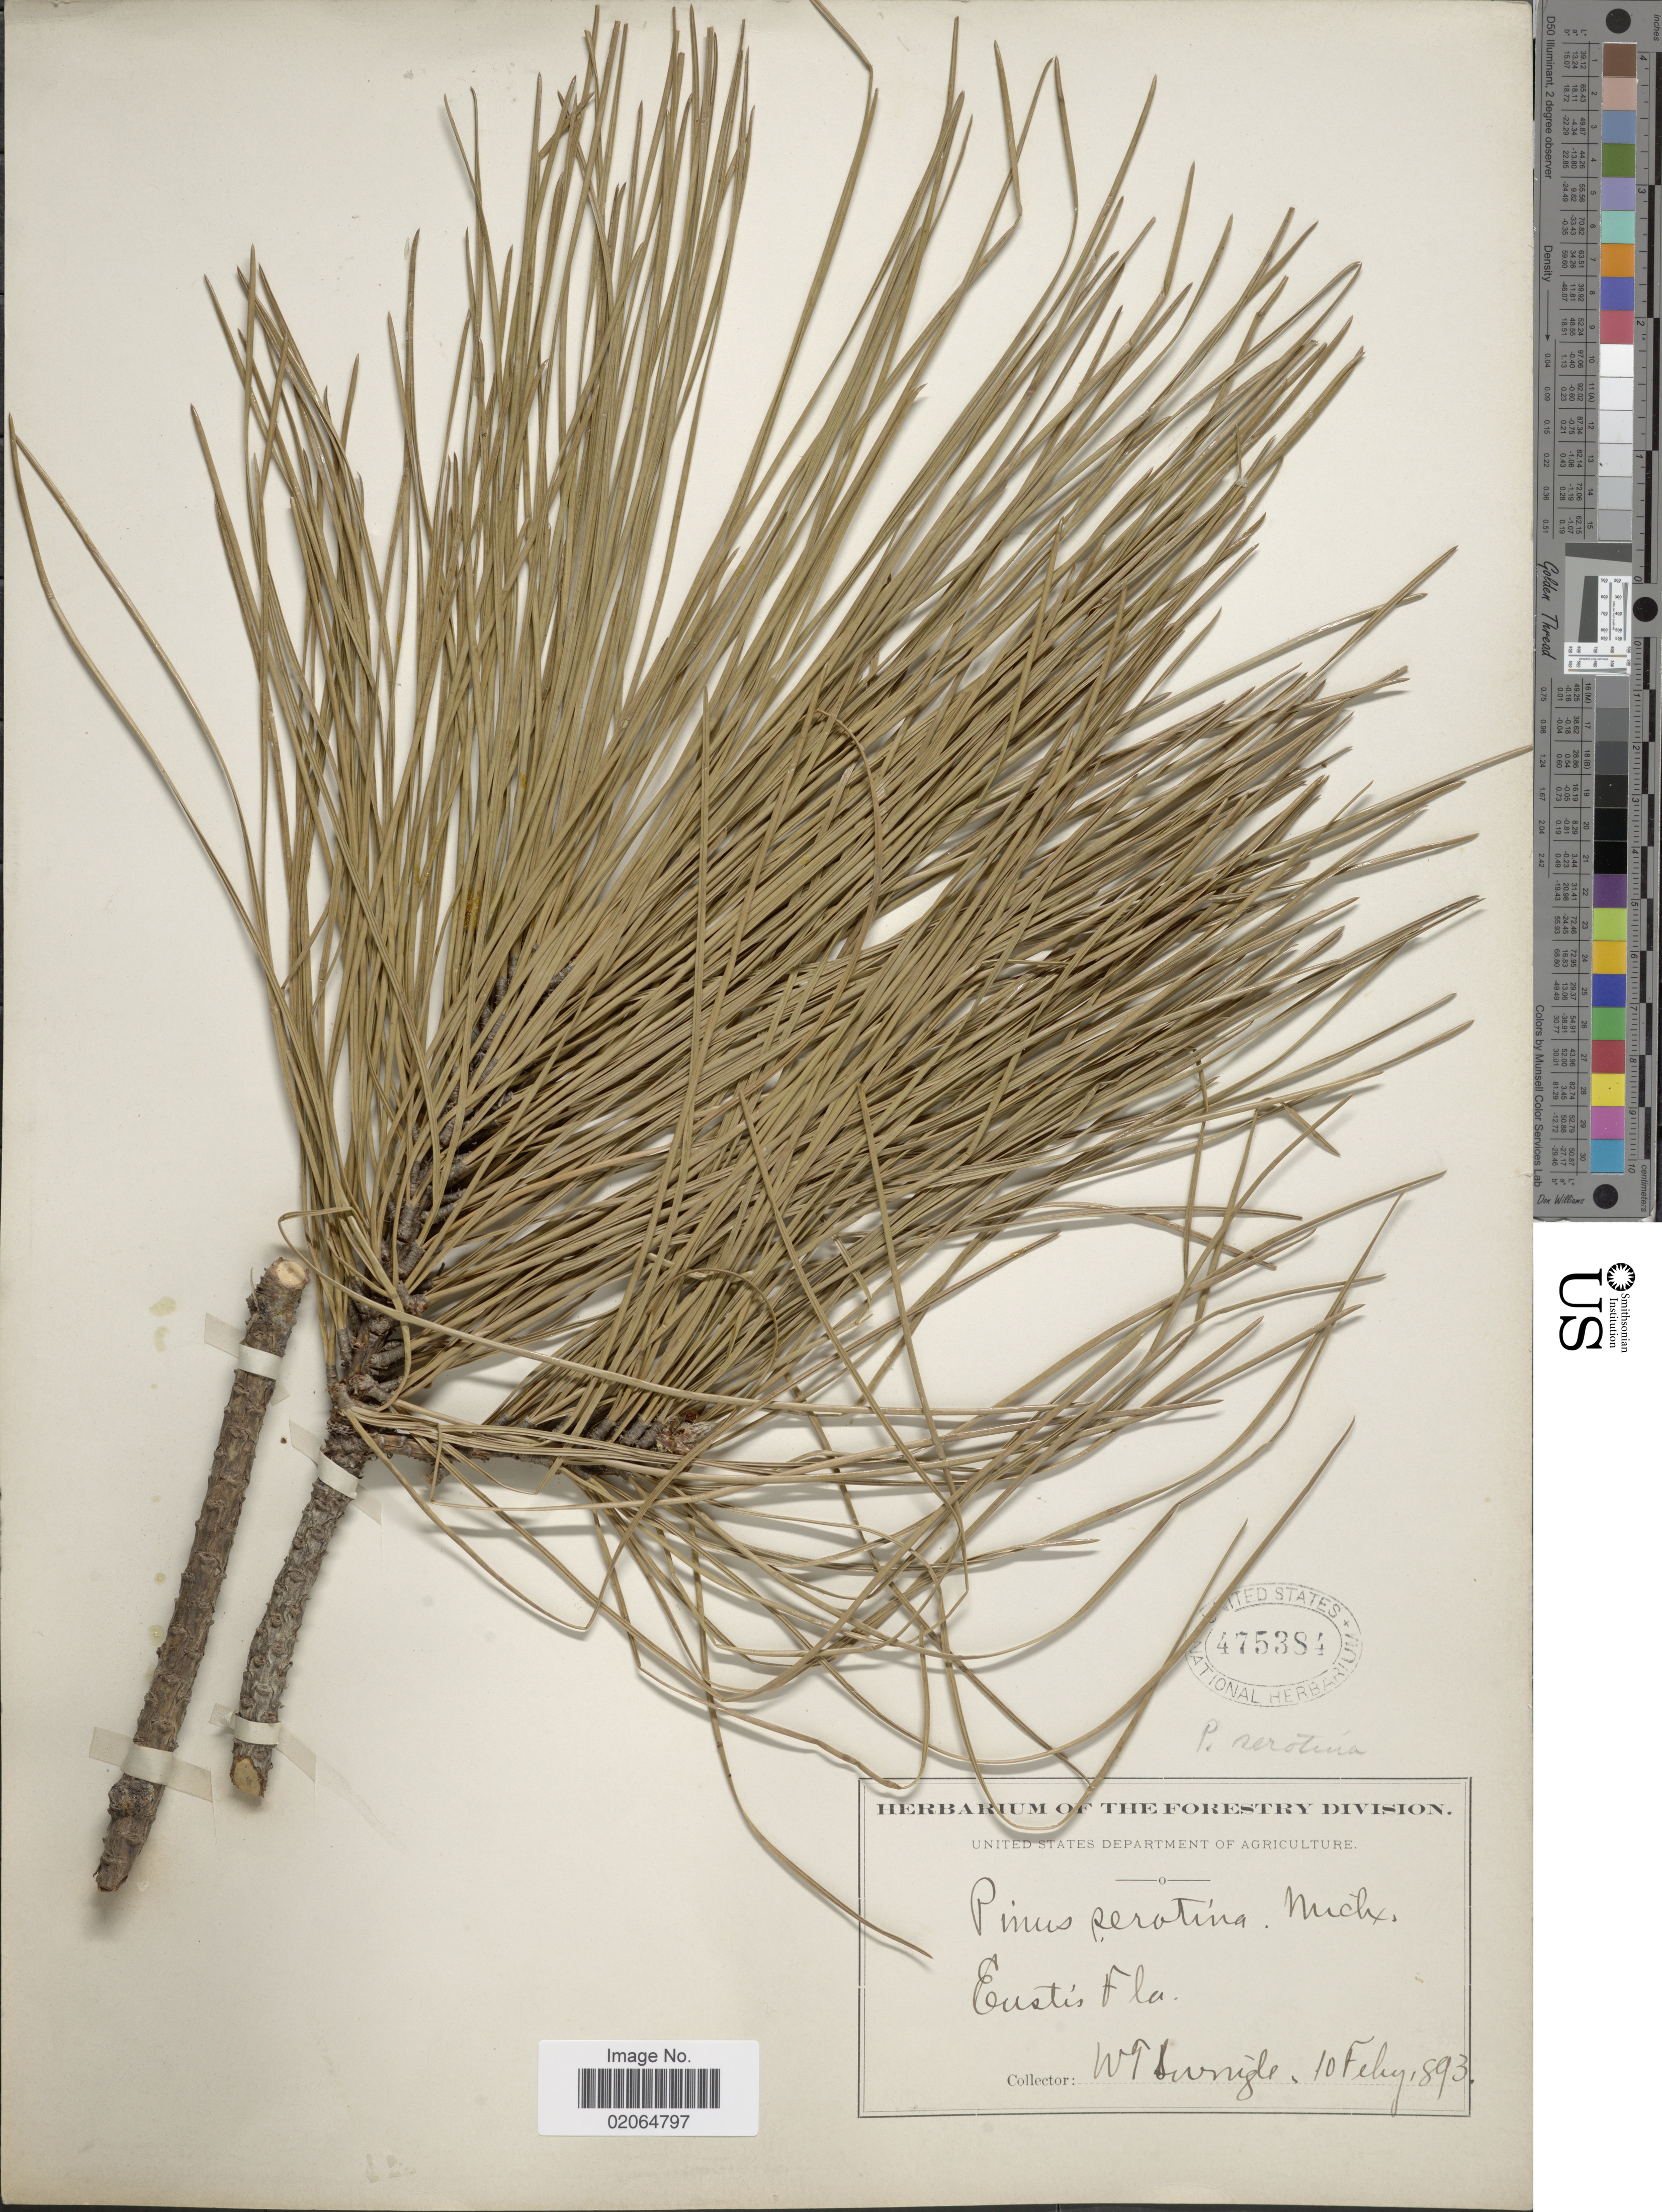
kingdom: Plantae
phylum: Tracheophyta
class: Pinopsida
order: Pinales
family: Pinaceae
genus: Pinus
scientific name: Pinus serotina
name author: Michx.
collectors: W. T. Swingle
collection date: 1893-02-10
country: United States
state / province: Florida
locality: Eustis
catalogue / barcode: US 475384